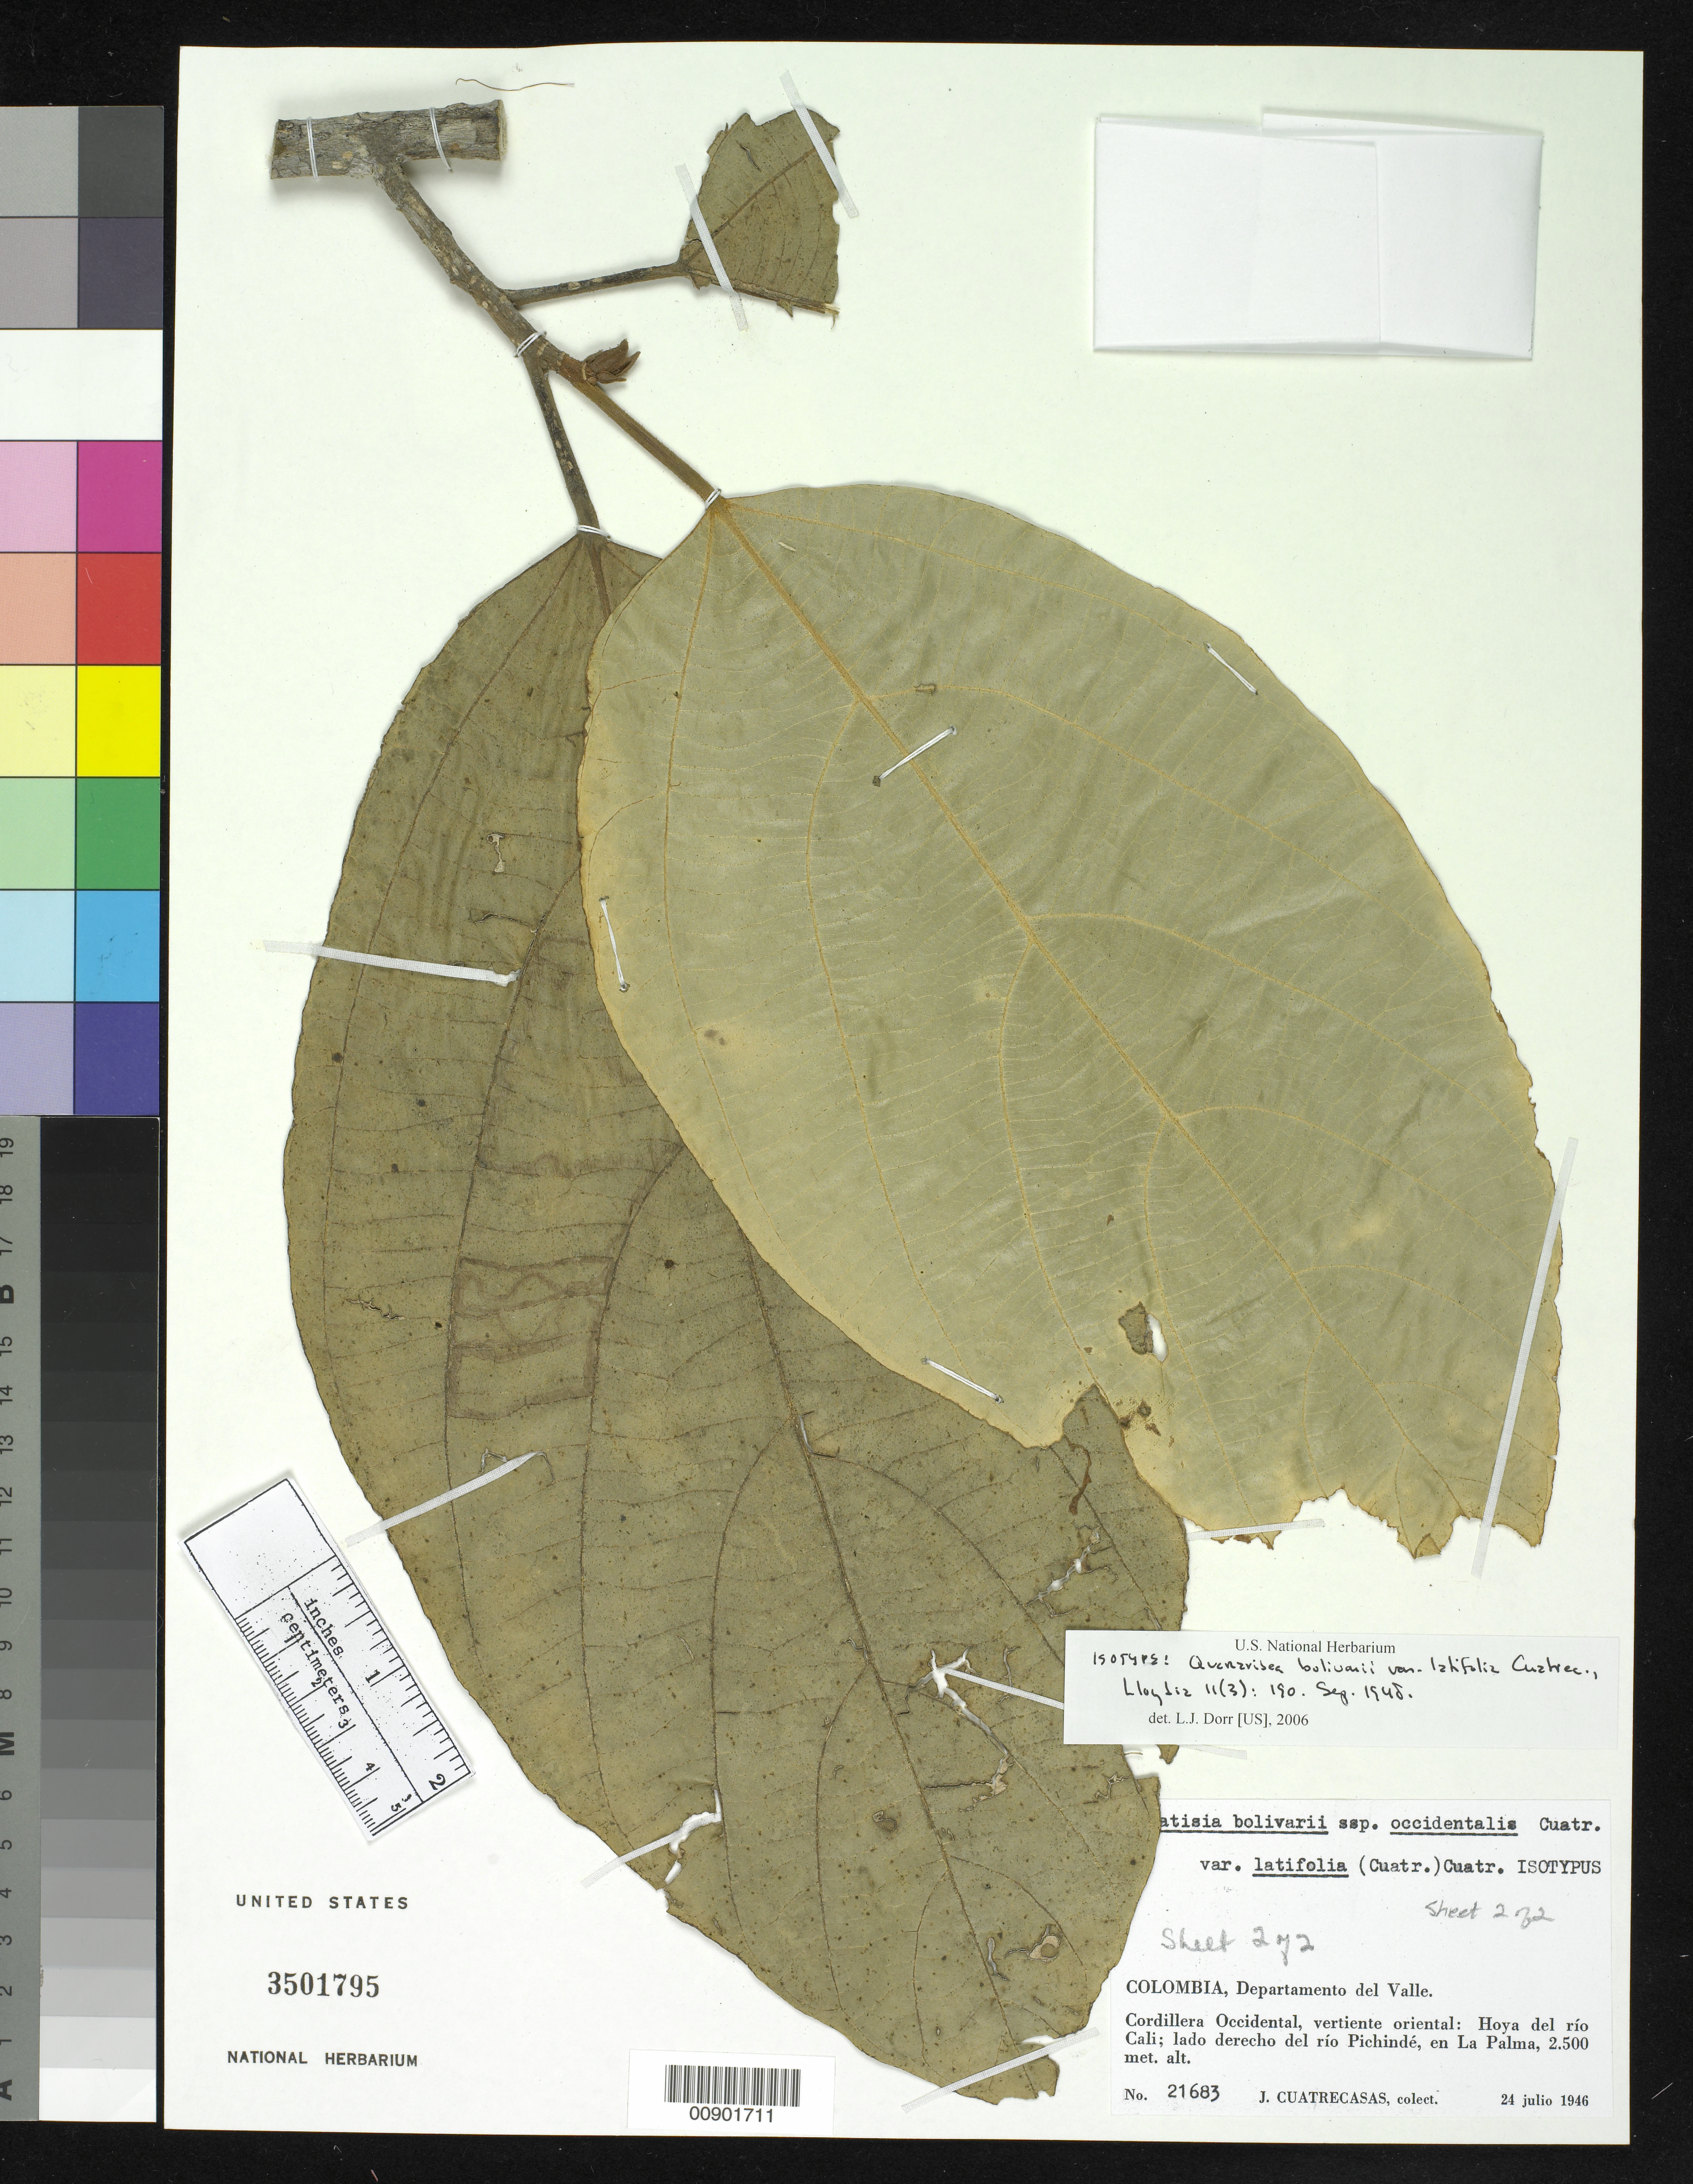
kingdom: Plantae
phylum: Tracheophyta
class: Magnoliopsida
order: Malvales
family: Malvaceae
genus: Quararibea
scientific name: Quararibea bolivarii subsp. occidentalis var. latifolia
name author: Cuatrec.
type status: Isotype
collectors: J. Cuatrecasas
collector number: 21683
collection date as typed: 24 Jul 1946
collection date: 1946-07-24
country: Colombia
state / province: Valle del Cauca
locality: Departamento del Valle. Cordillera Occidental, vertiente oriental: Hoya del río Cali; lado derecho del río Pichindé, en La Palma.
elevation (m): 2500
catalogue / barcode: US 3501795